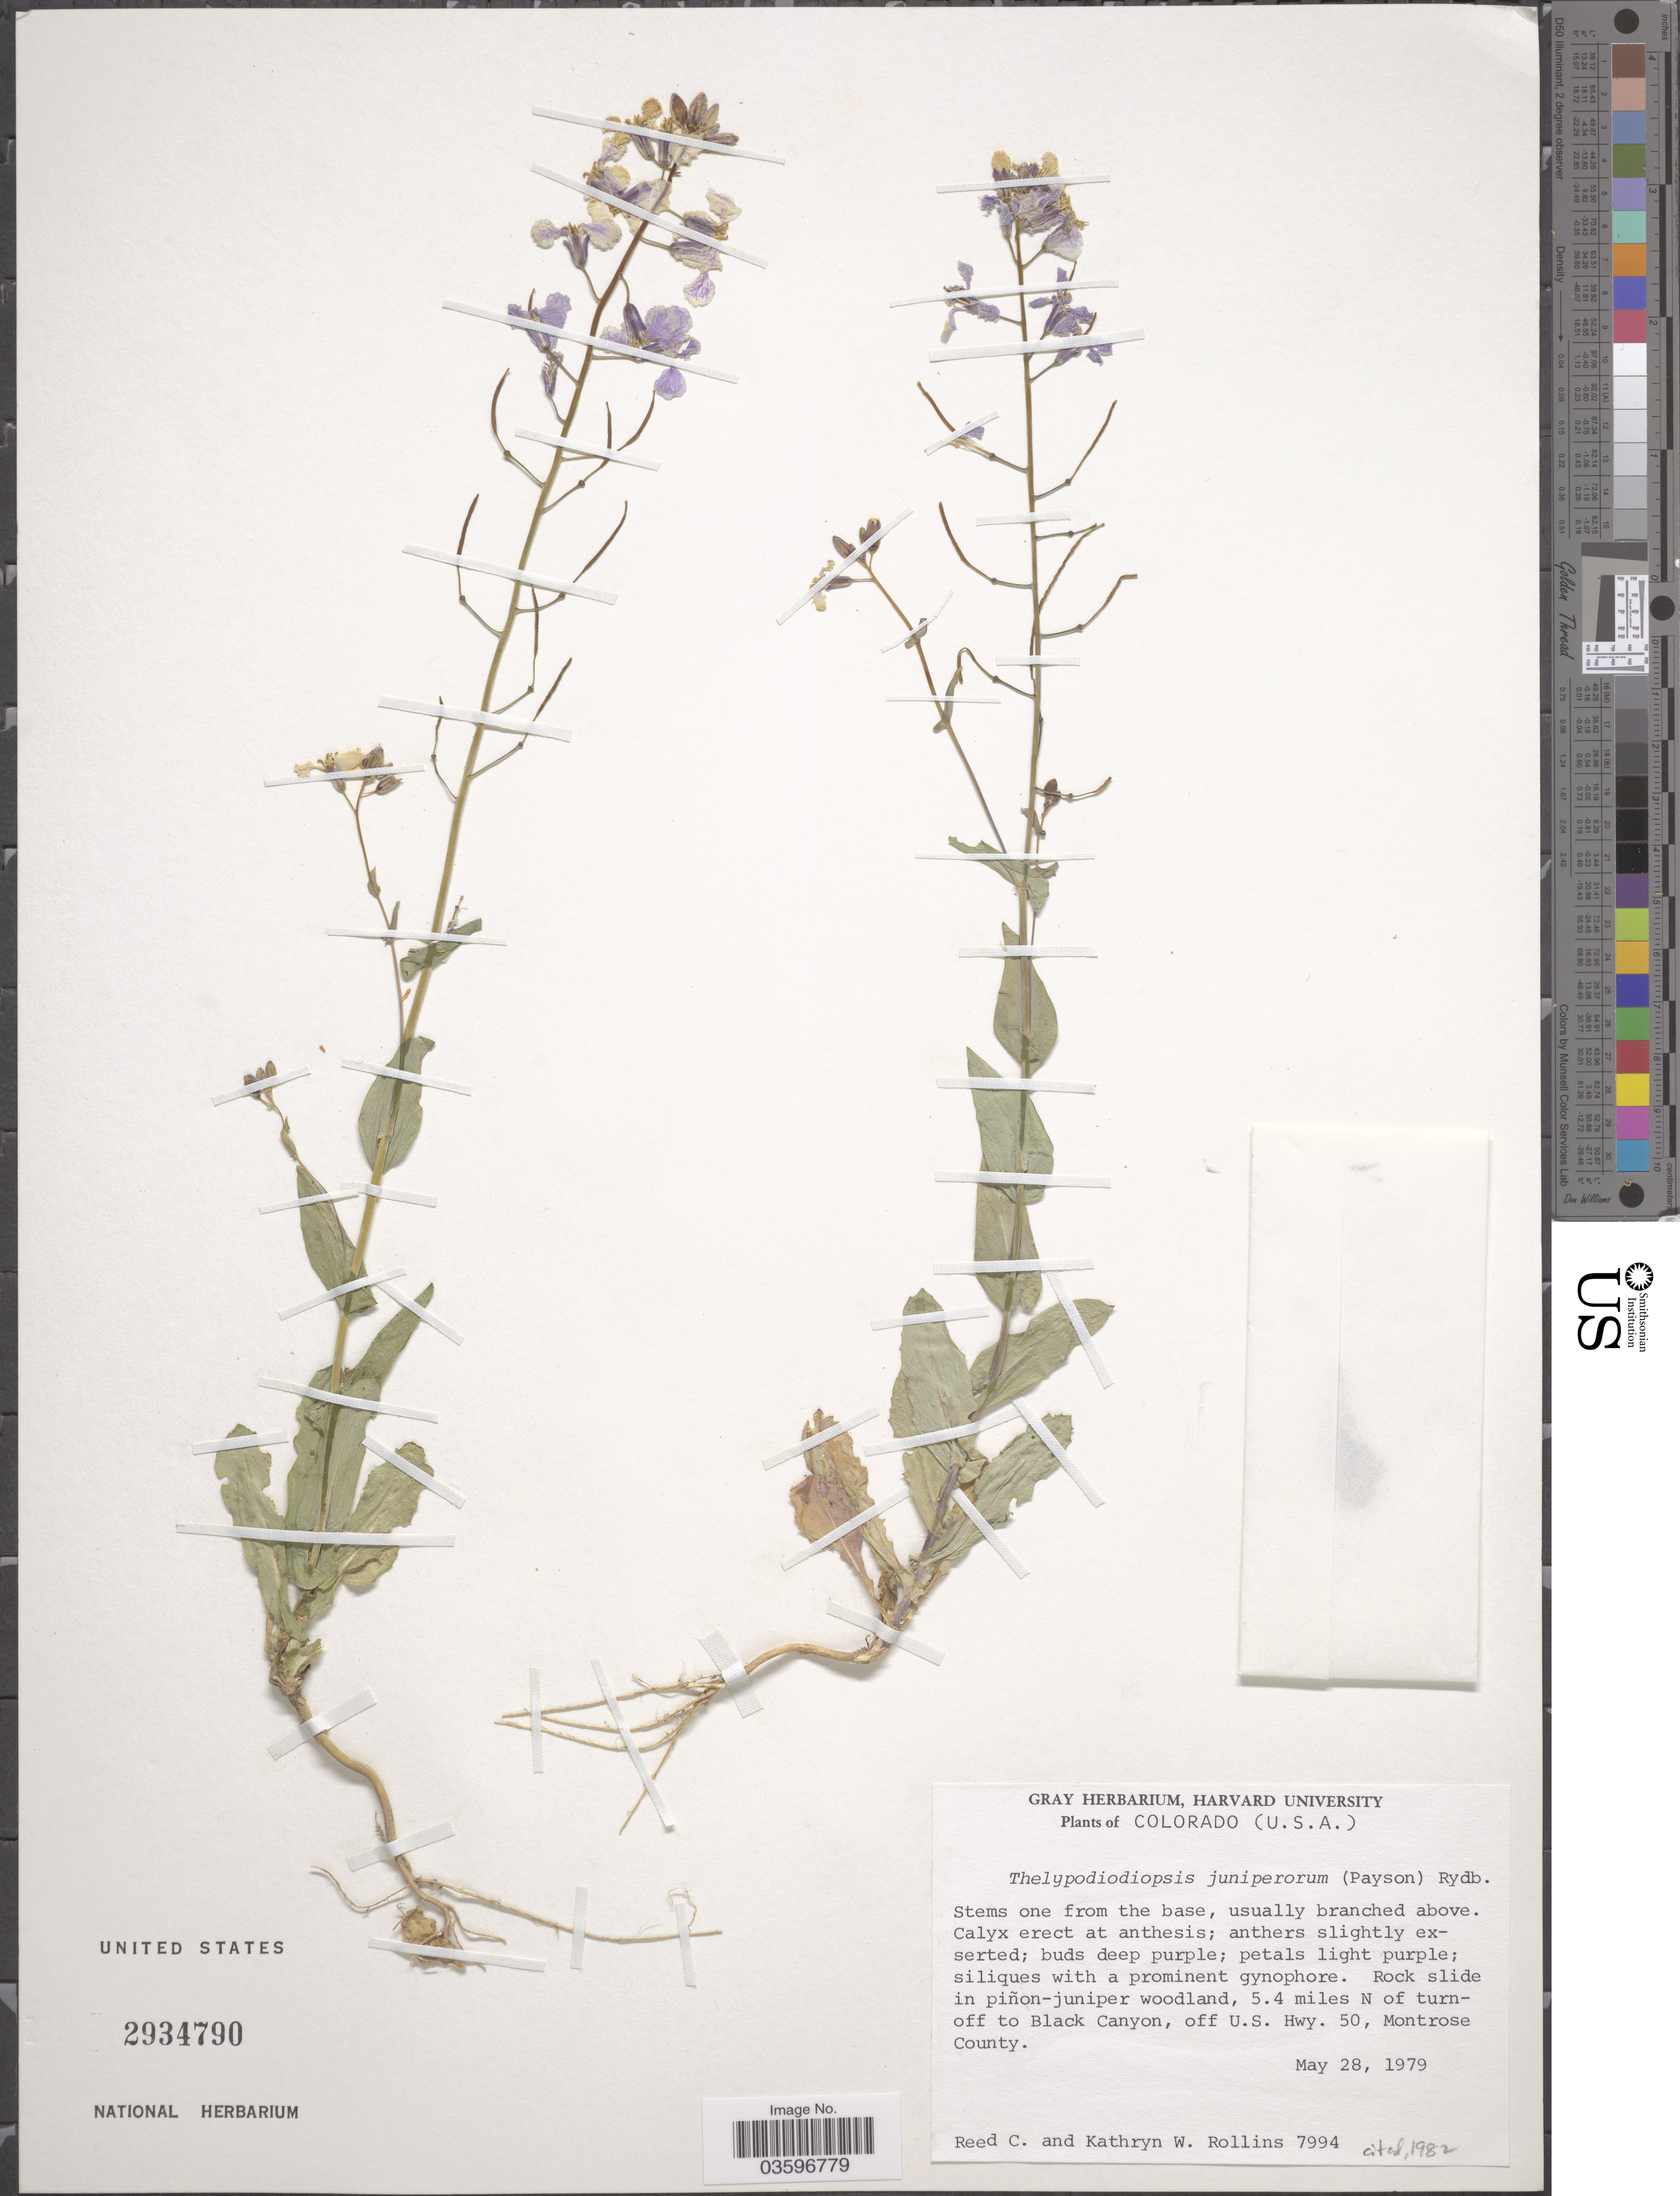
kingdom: Plantae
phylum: Tracheophyta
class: Magnoliopsida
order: Brassicales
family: Brassicaceae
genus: Thelypodiopsis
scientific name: Thelypodiopsis juniperorum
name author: (Payson) Rydb.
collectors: R. C. Rollins & K. W. Rollins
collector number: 7994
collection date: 1979-05-28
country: United States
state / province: Colorado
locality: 5.4 miles N of turnoff to Black Canyon, off. U.S. Hwy. 50, Montrose County.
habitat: rockslide in pinon-juniper woodland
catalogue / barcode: US 2934790